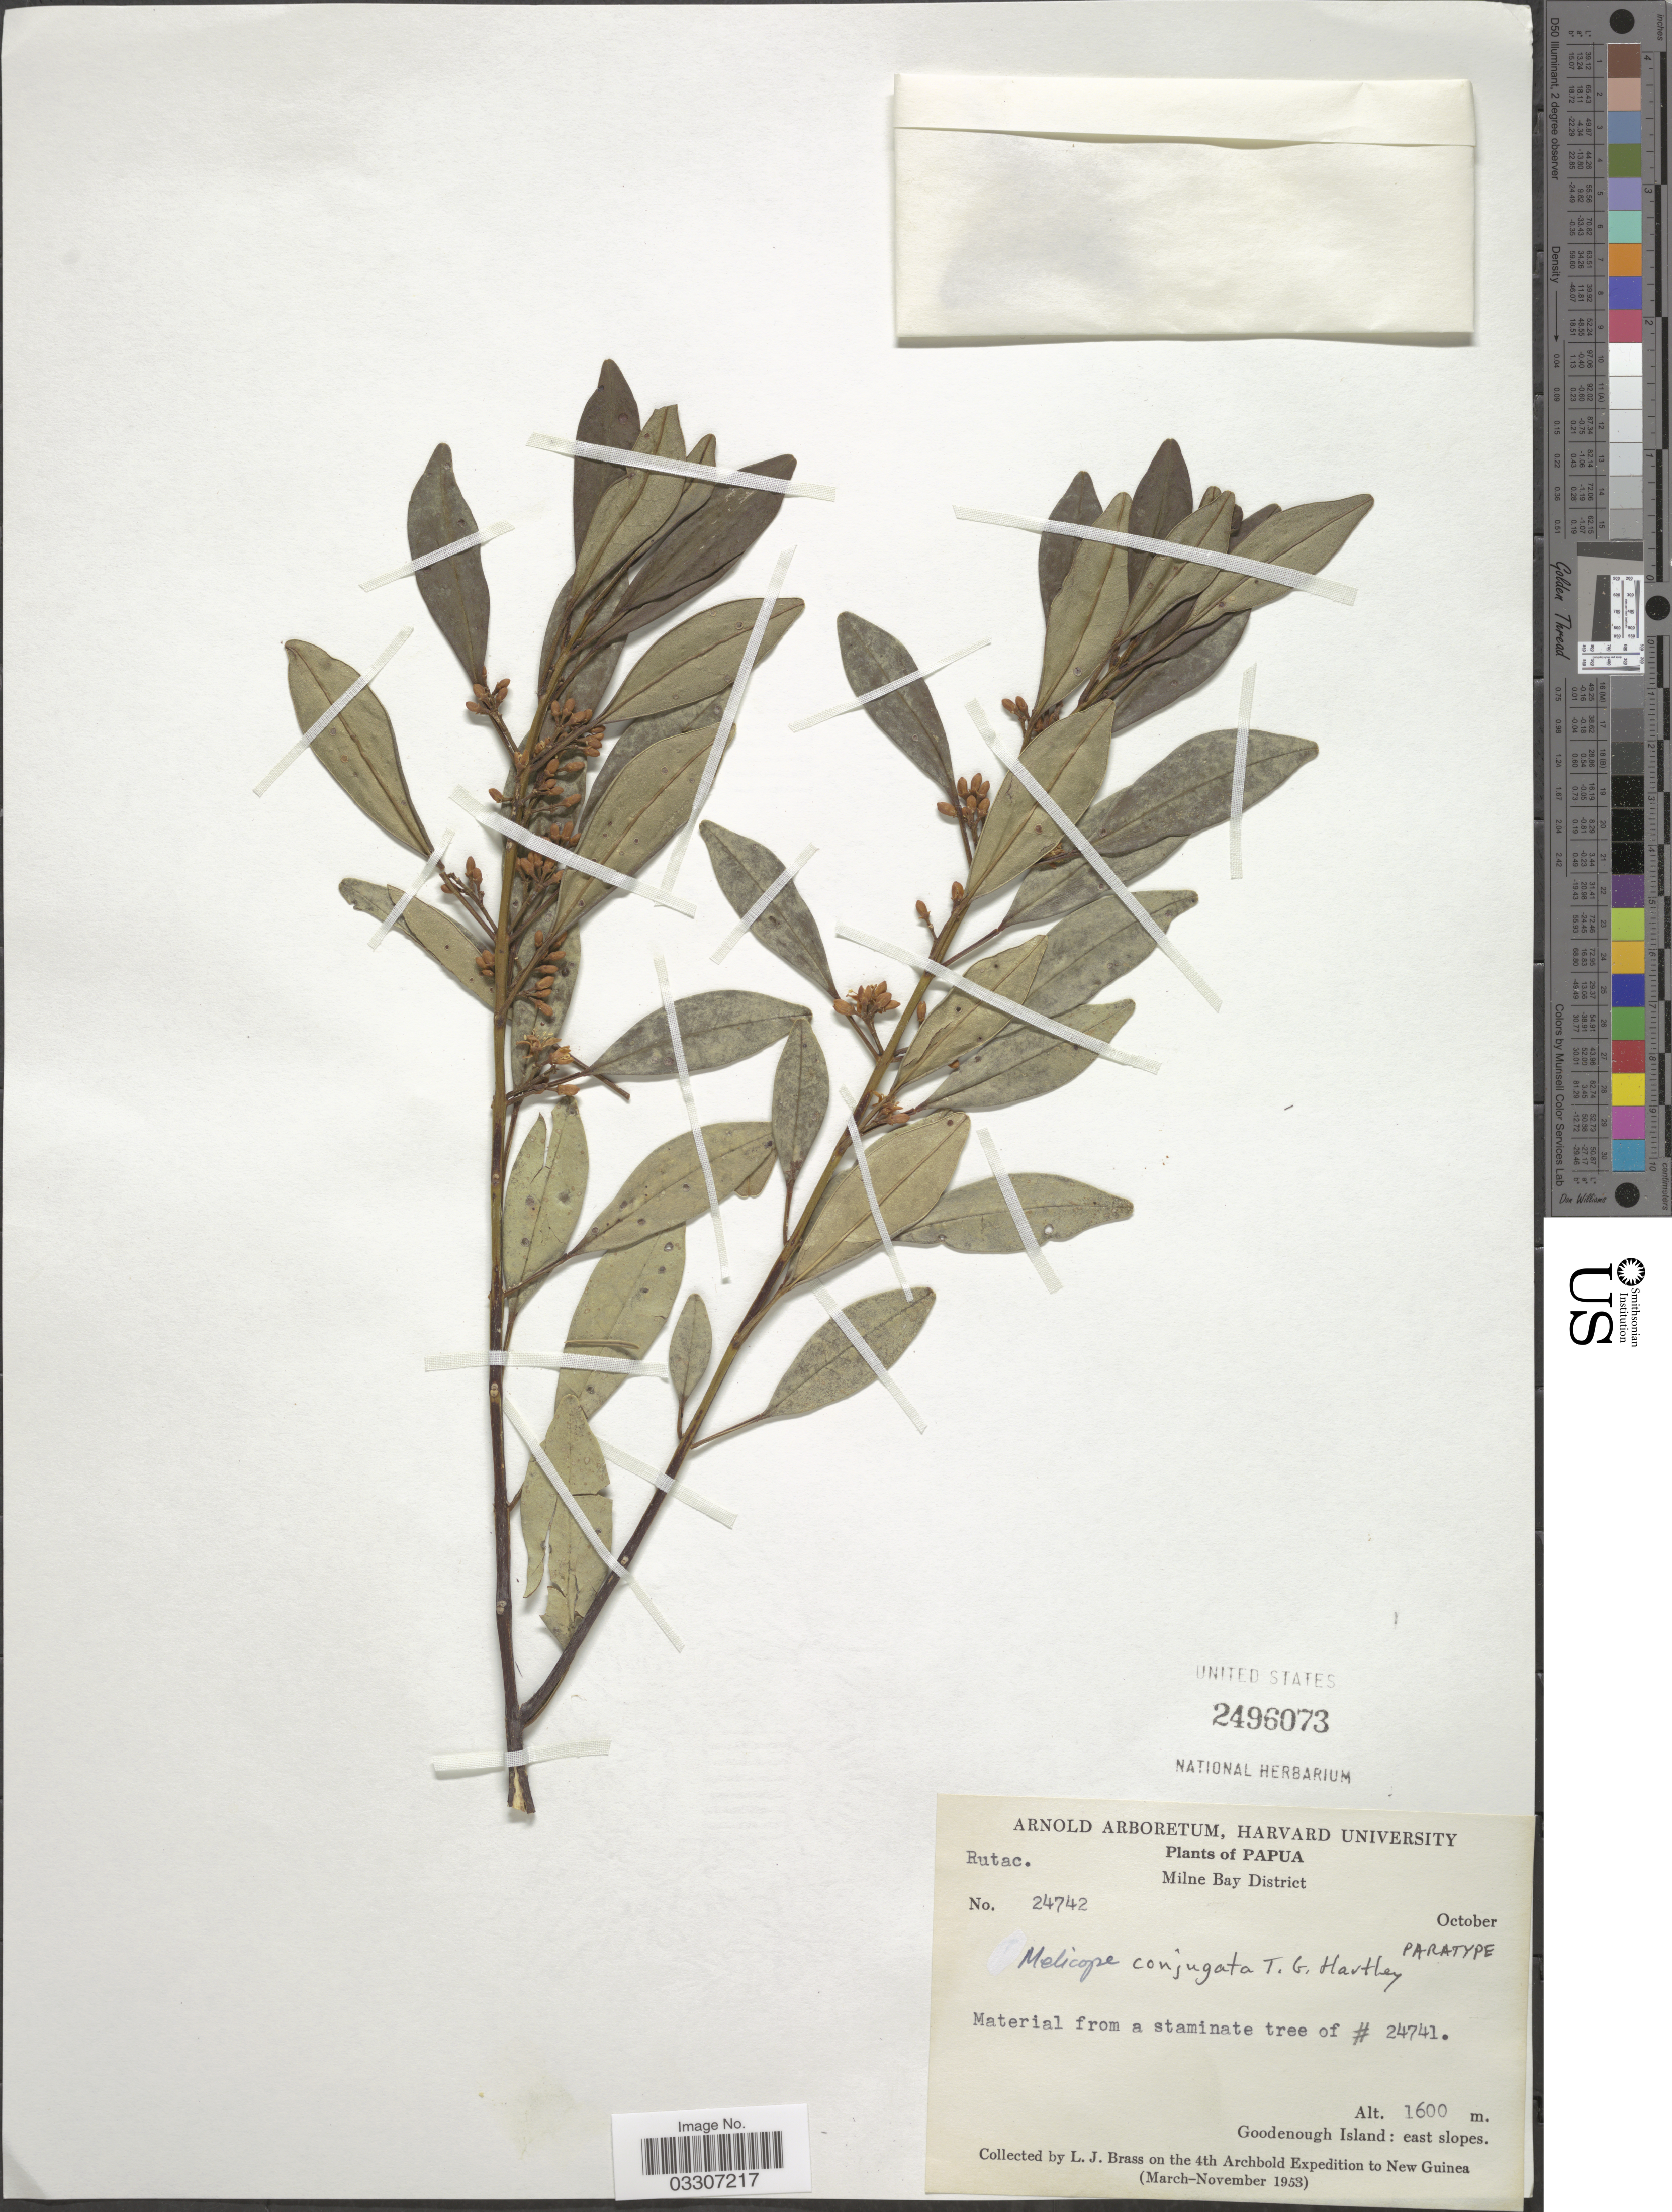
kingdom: Plantae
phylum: Tracheophyta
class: Magnoliopsida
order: Sapindales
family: Rutaceae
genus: Melicope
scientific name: Melicope conjugata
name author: T.G. Hartley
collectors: L. J. Brass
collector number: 24742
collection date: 1953-10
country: Papua New Guinea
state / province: Milne Bay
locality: Papua. Milne Bay District. Goodenough Island: east slopes. New Guinea.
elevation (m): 1600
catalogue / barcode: US 2496073